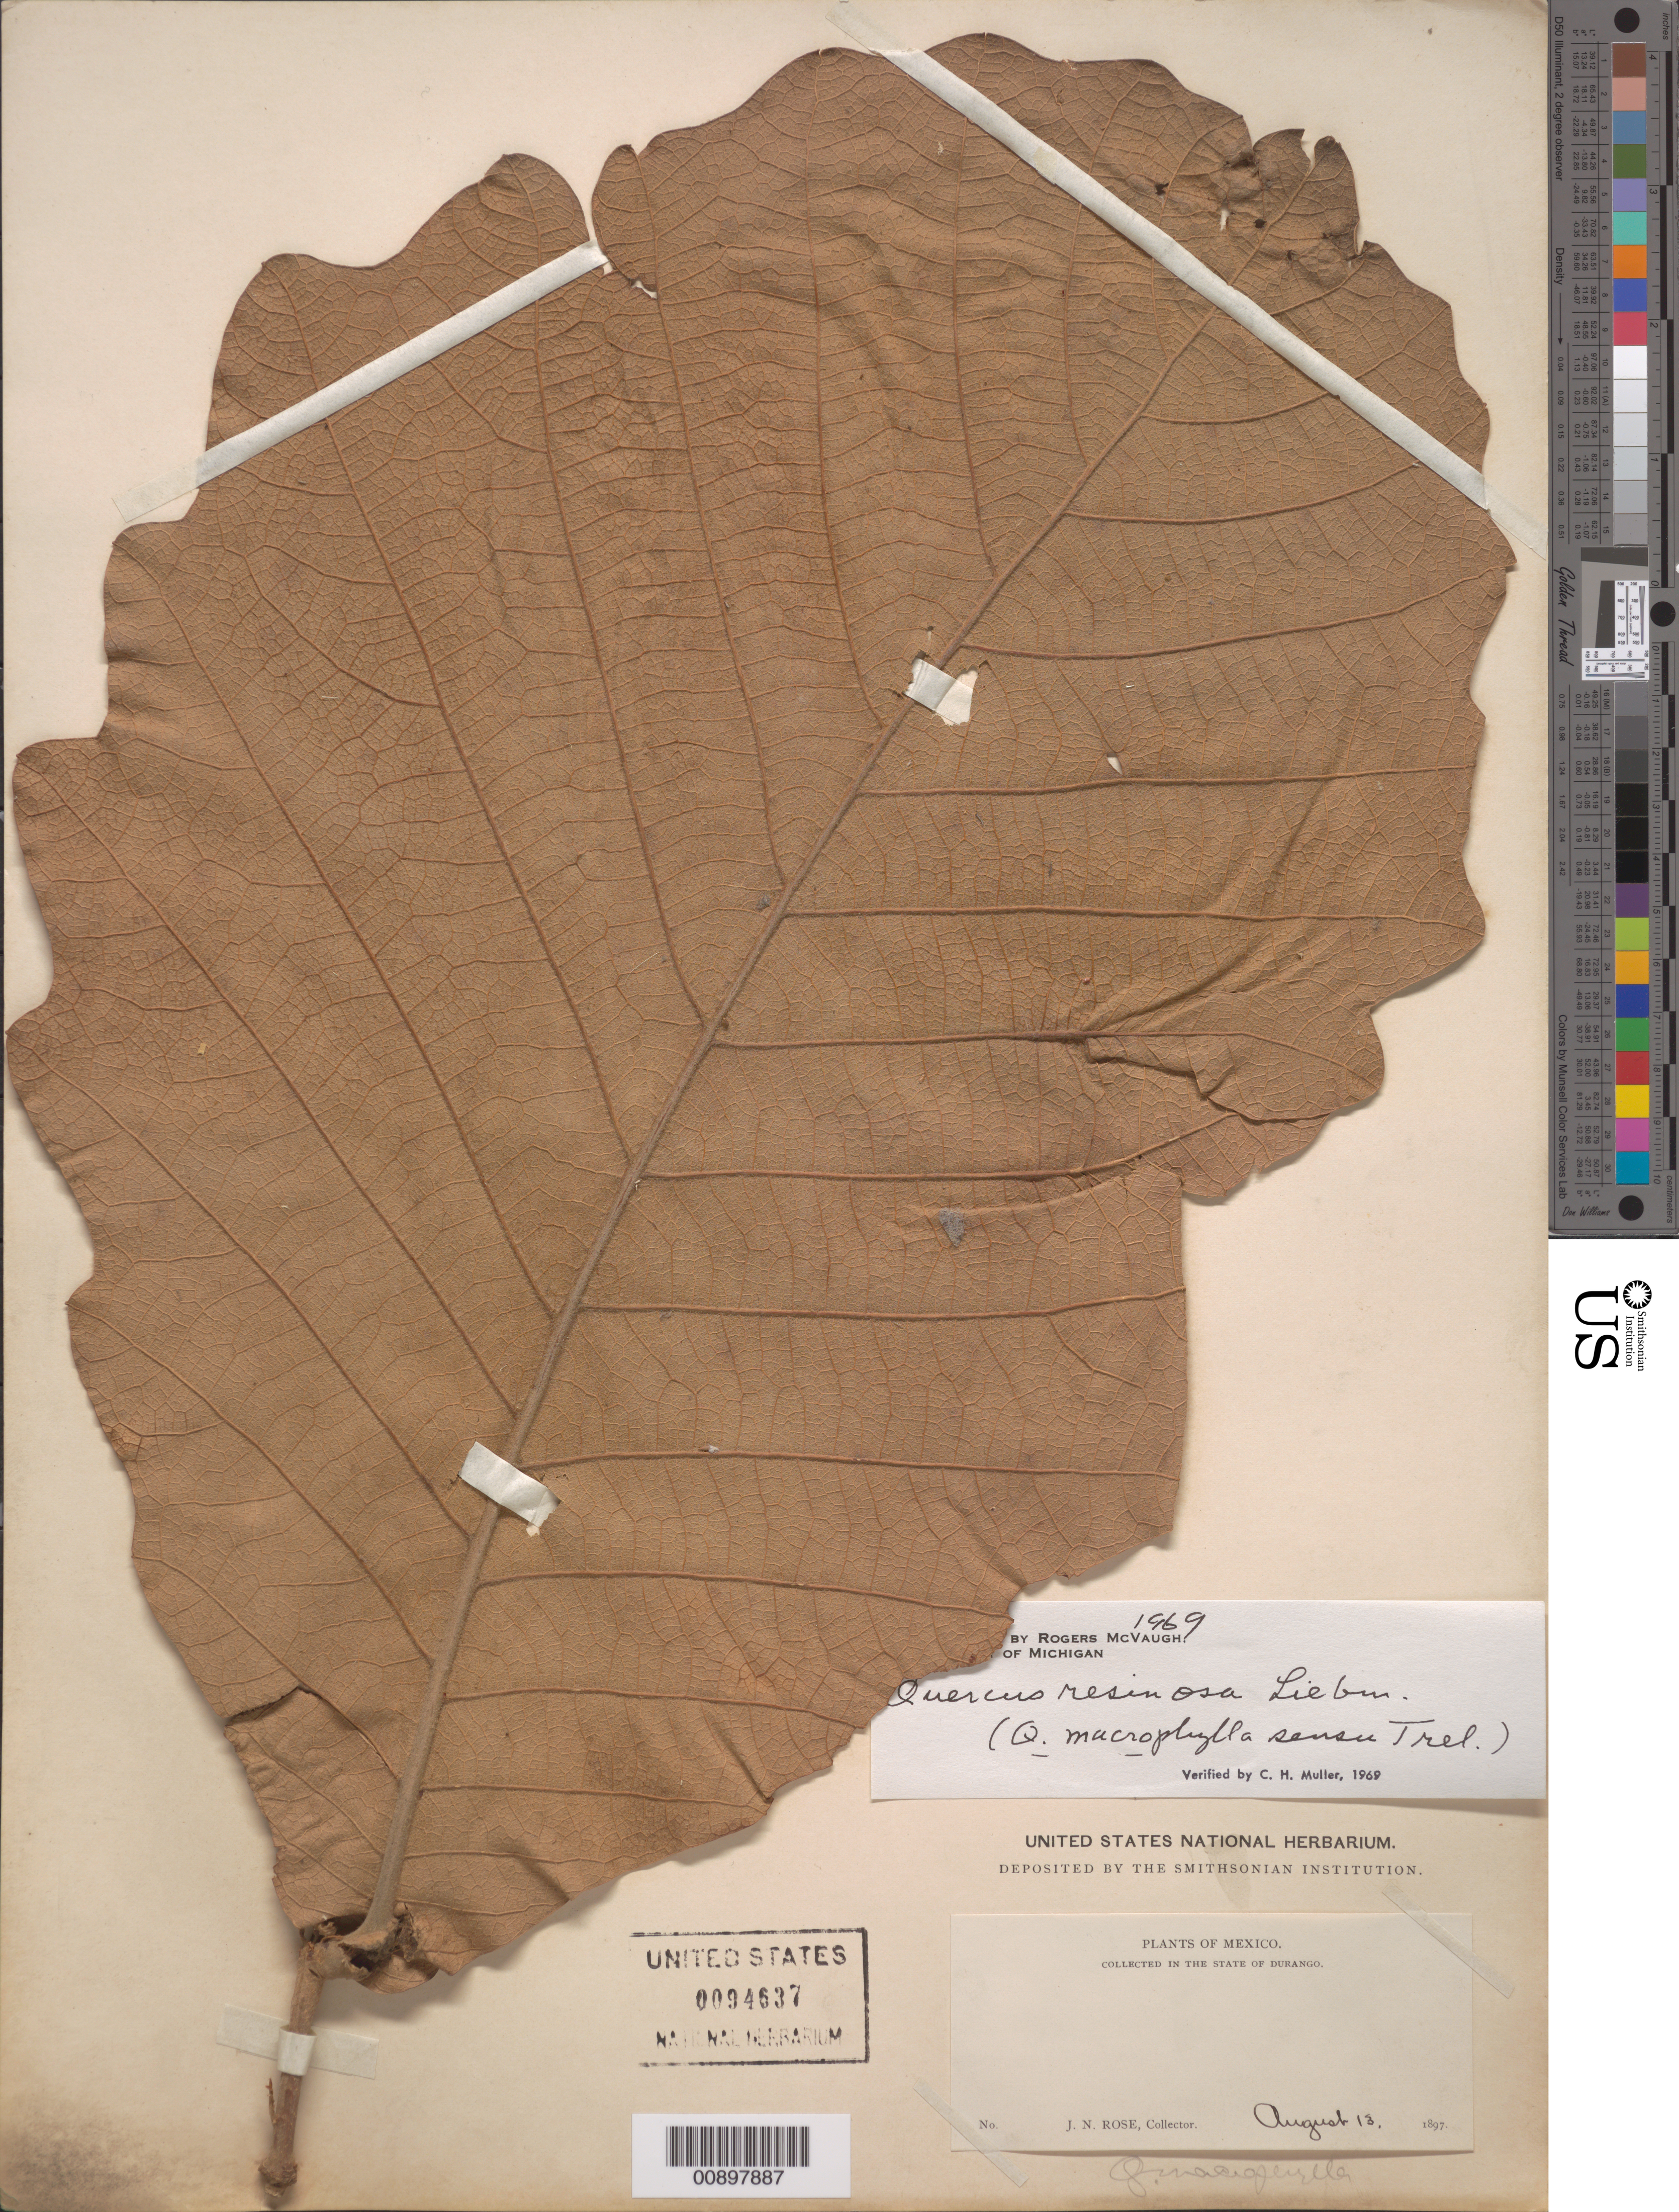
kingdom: Plantae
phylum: Tracheophyta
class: Magnoliopsida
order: Fagales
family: Fagaceae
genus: Quercus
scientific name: Quercus resinosa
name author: Liebm.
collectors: J. N. Rose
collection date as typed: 13 Aug 1897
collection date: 1897-08-13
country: Mexico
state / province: Durango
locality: State of Durango.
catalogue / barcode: US 94637